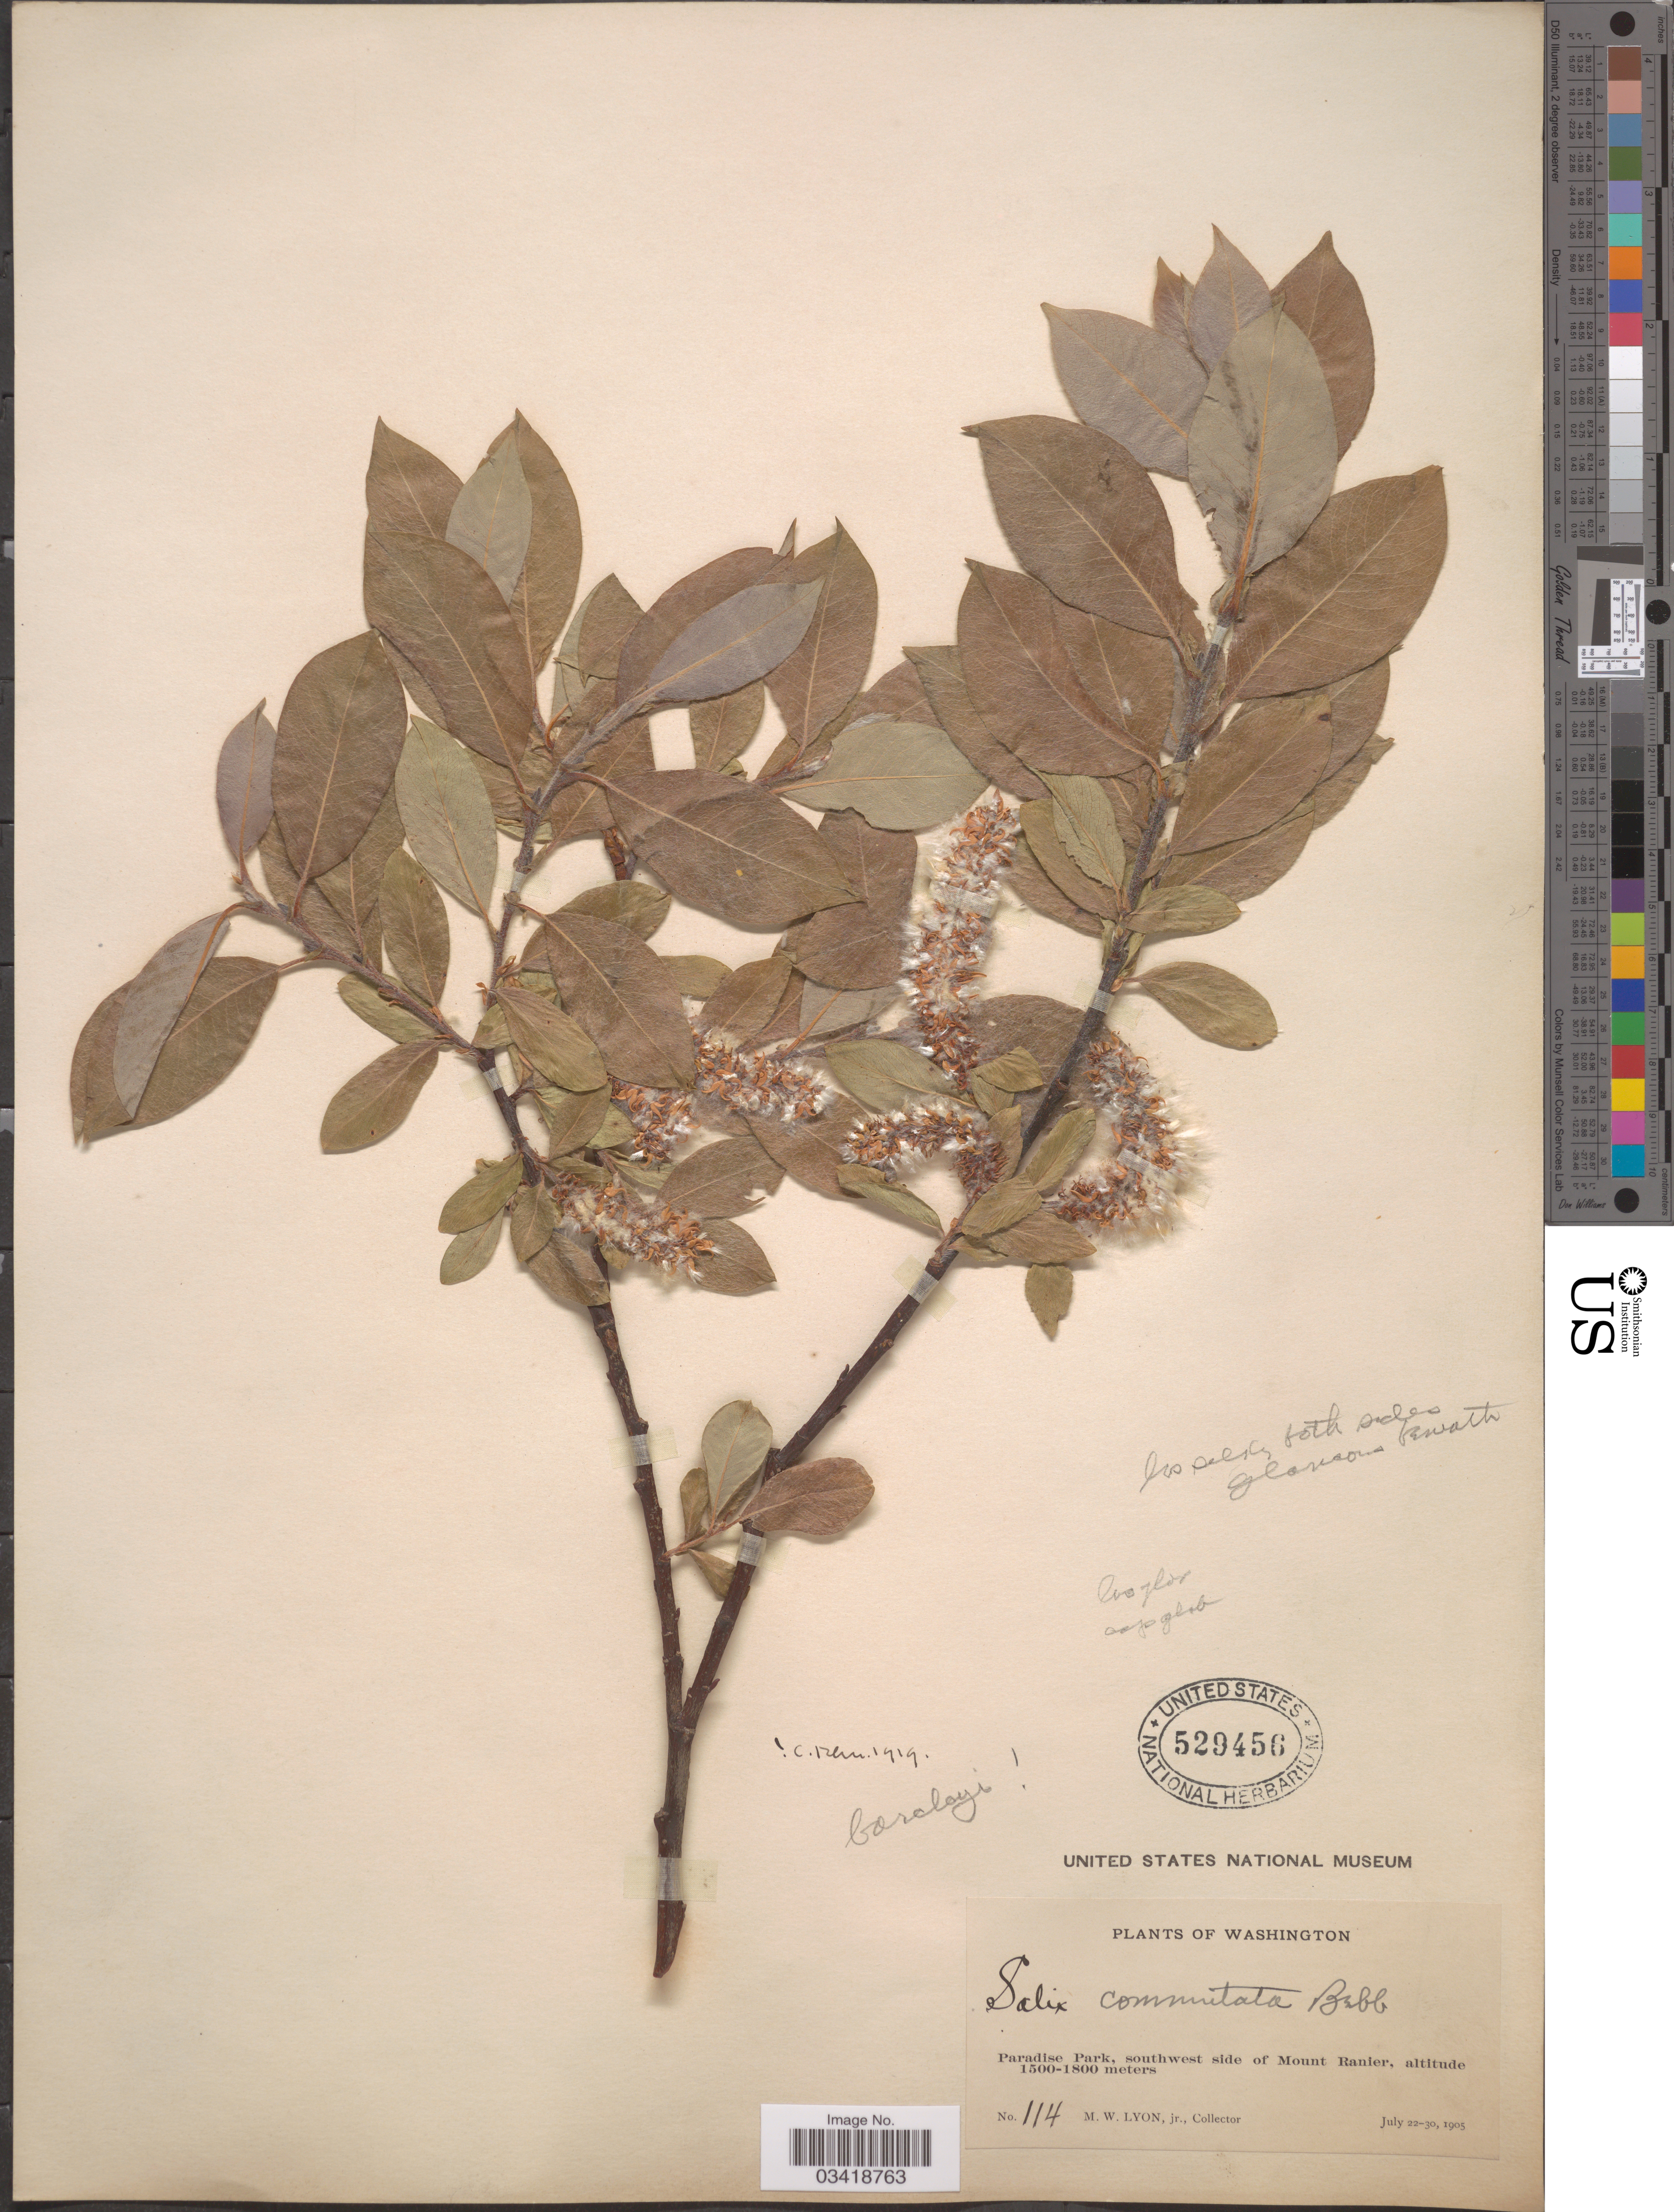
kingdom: Plantae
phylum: Tracheophyta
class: Magnoliopsida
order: Malpighiales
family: Salicaceae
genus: Salix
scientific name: Salix barclayi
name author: Andersson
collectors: M. Lyon Jr.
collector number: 114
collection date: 1905-07-22/1905-07-30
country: United States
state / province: Washington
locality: Paradise Park, southwest side of Mount Rainier.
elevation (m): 1500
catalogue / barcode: US 529456